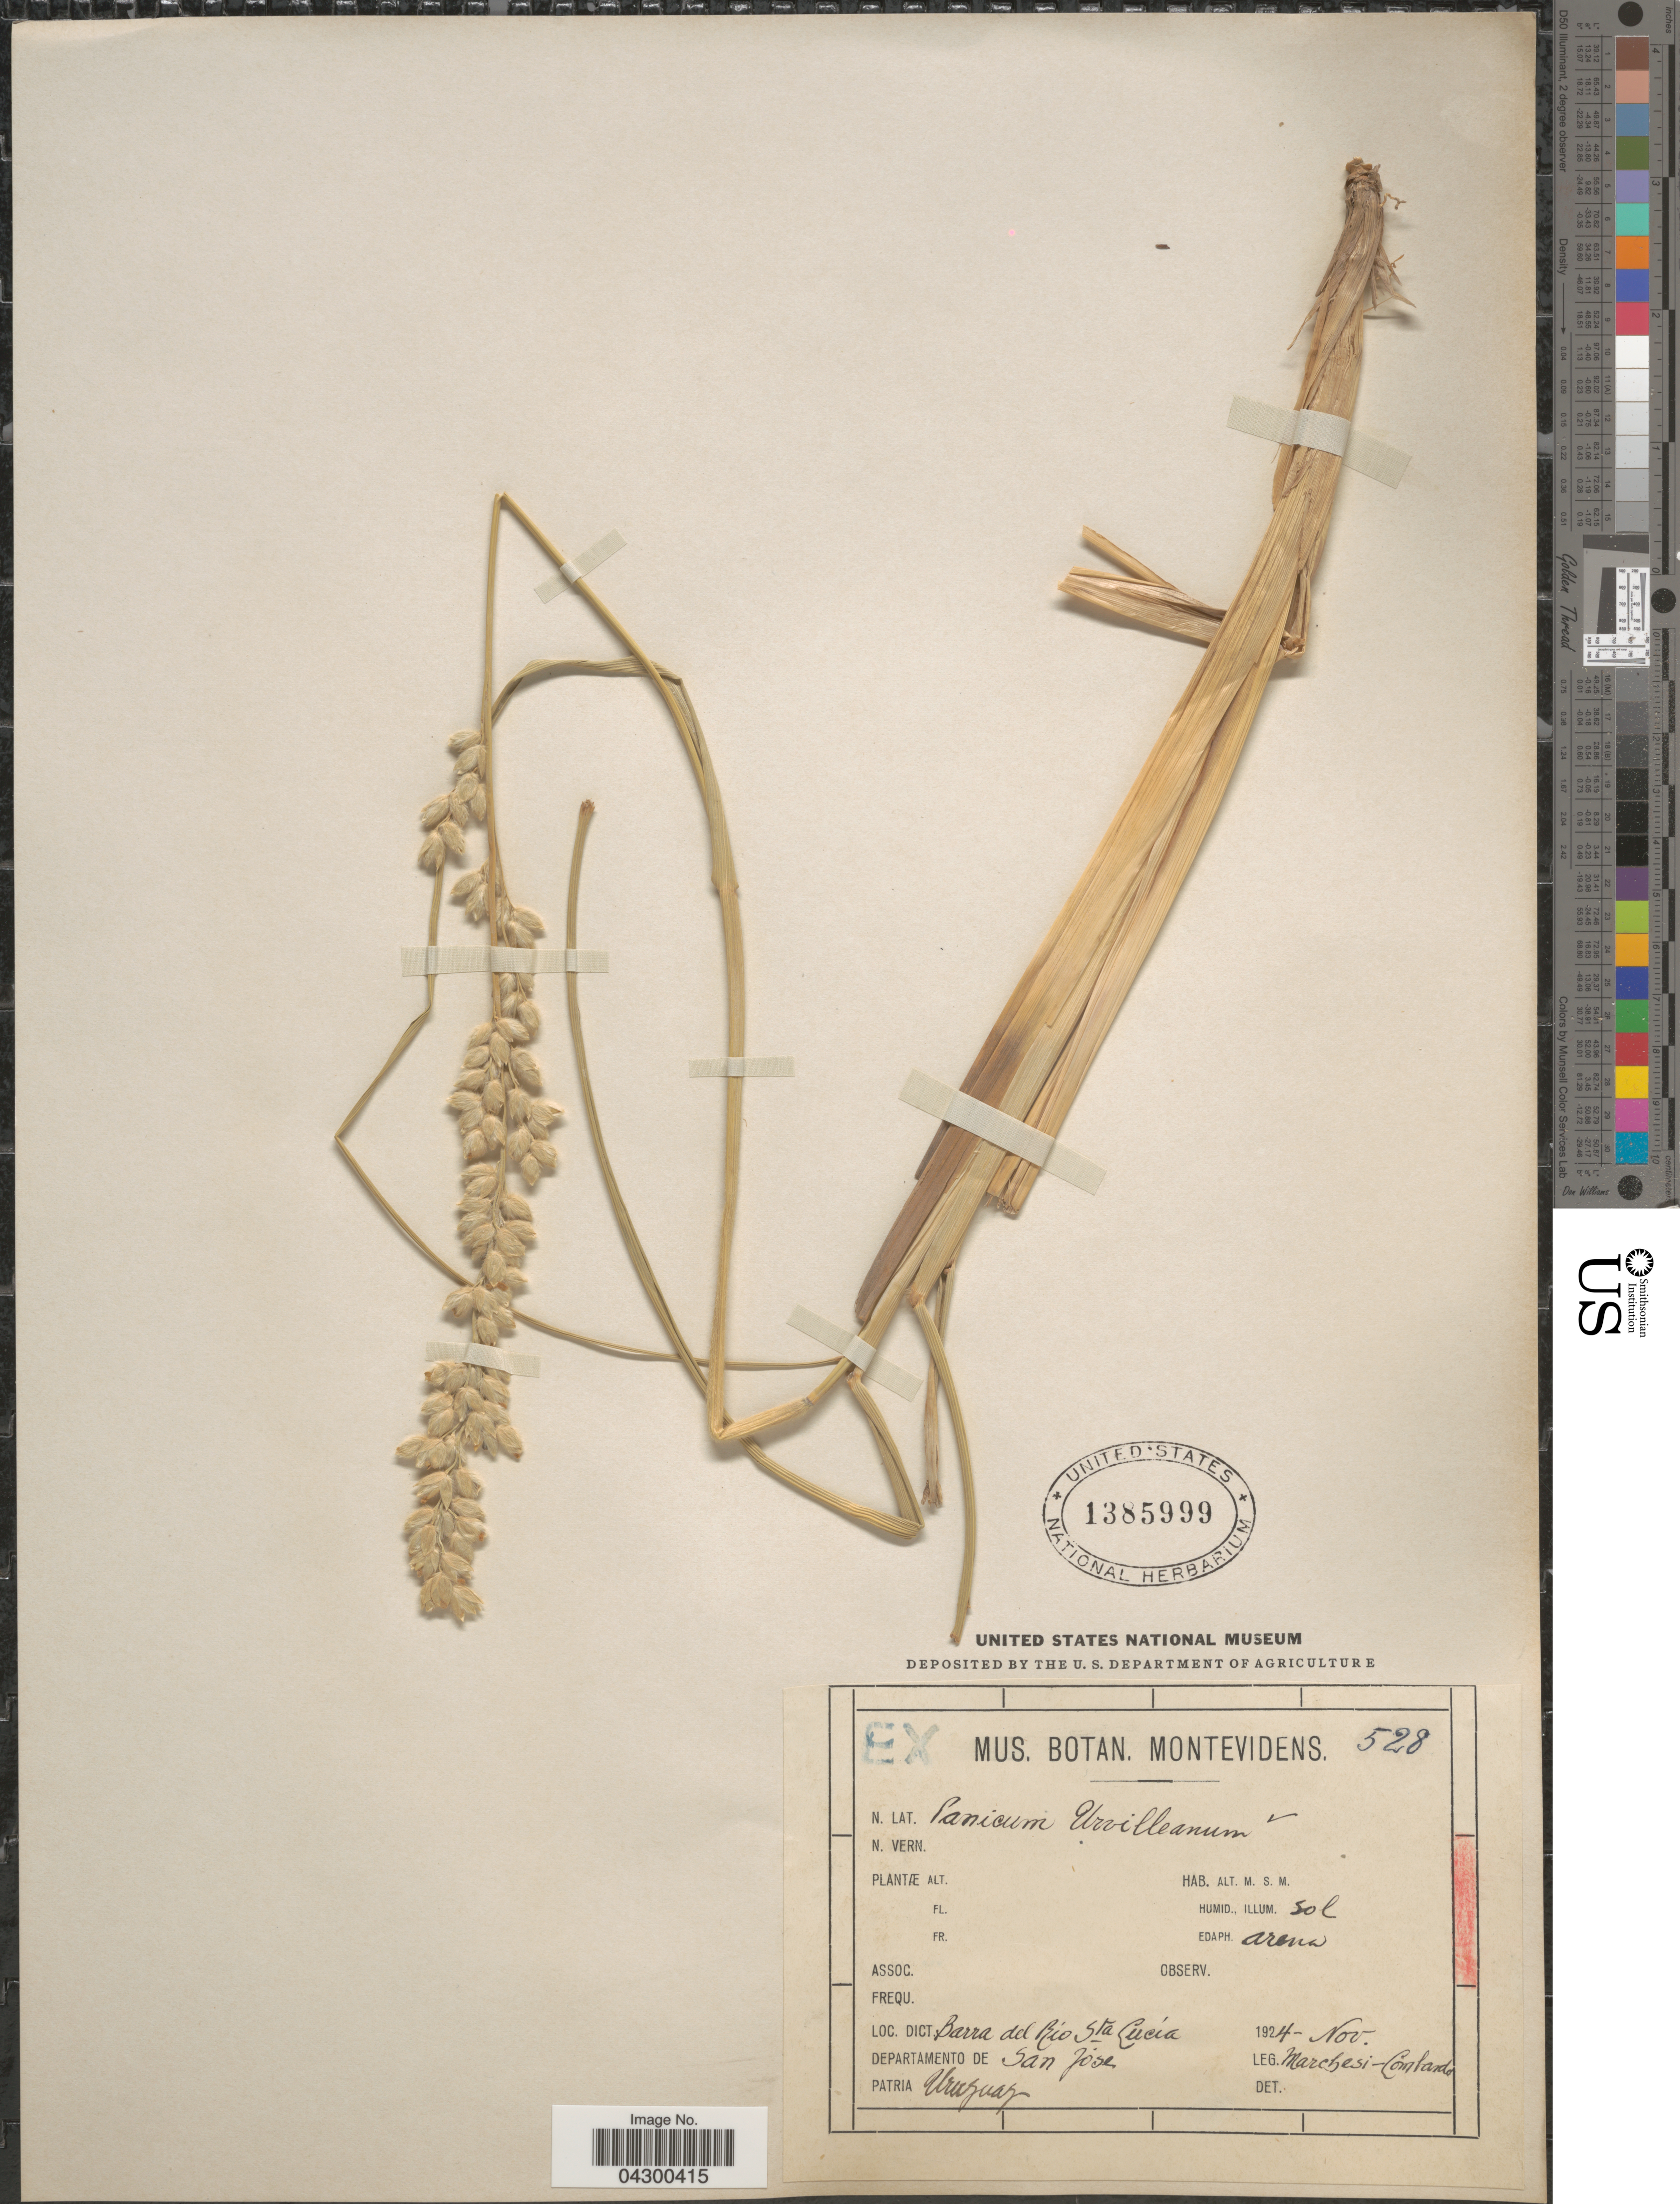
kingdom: Plantae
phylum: Tracheophyta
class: Liliopsida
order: Poales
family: Poaceae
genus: Panicum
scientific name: Panicum racemosum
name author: (P. Beauv.) Spreng.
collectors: Marchesi & Combardo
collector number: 528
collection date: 1924-11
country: Uruguay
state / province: San Jose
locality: Loc. Dict. Barra del Rio Sta Lucía. Departamento de San Jose. Patria Uruguay.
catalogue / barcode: US 1385999